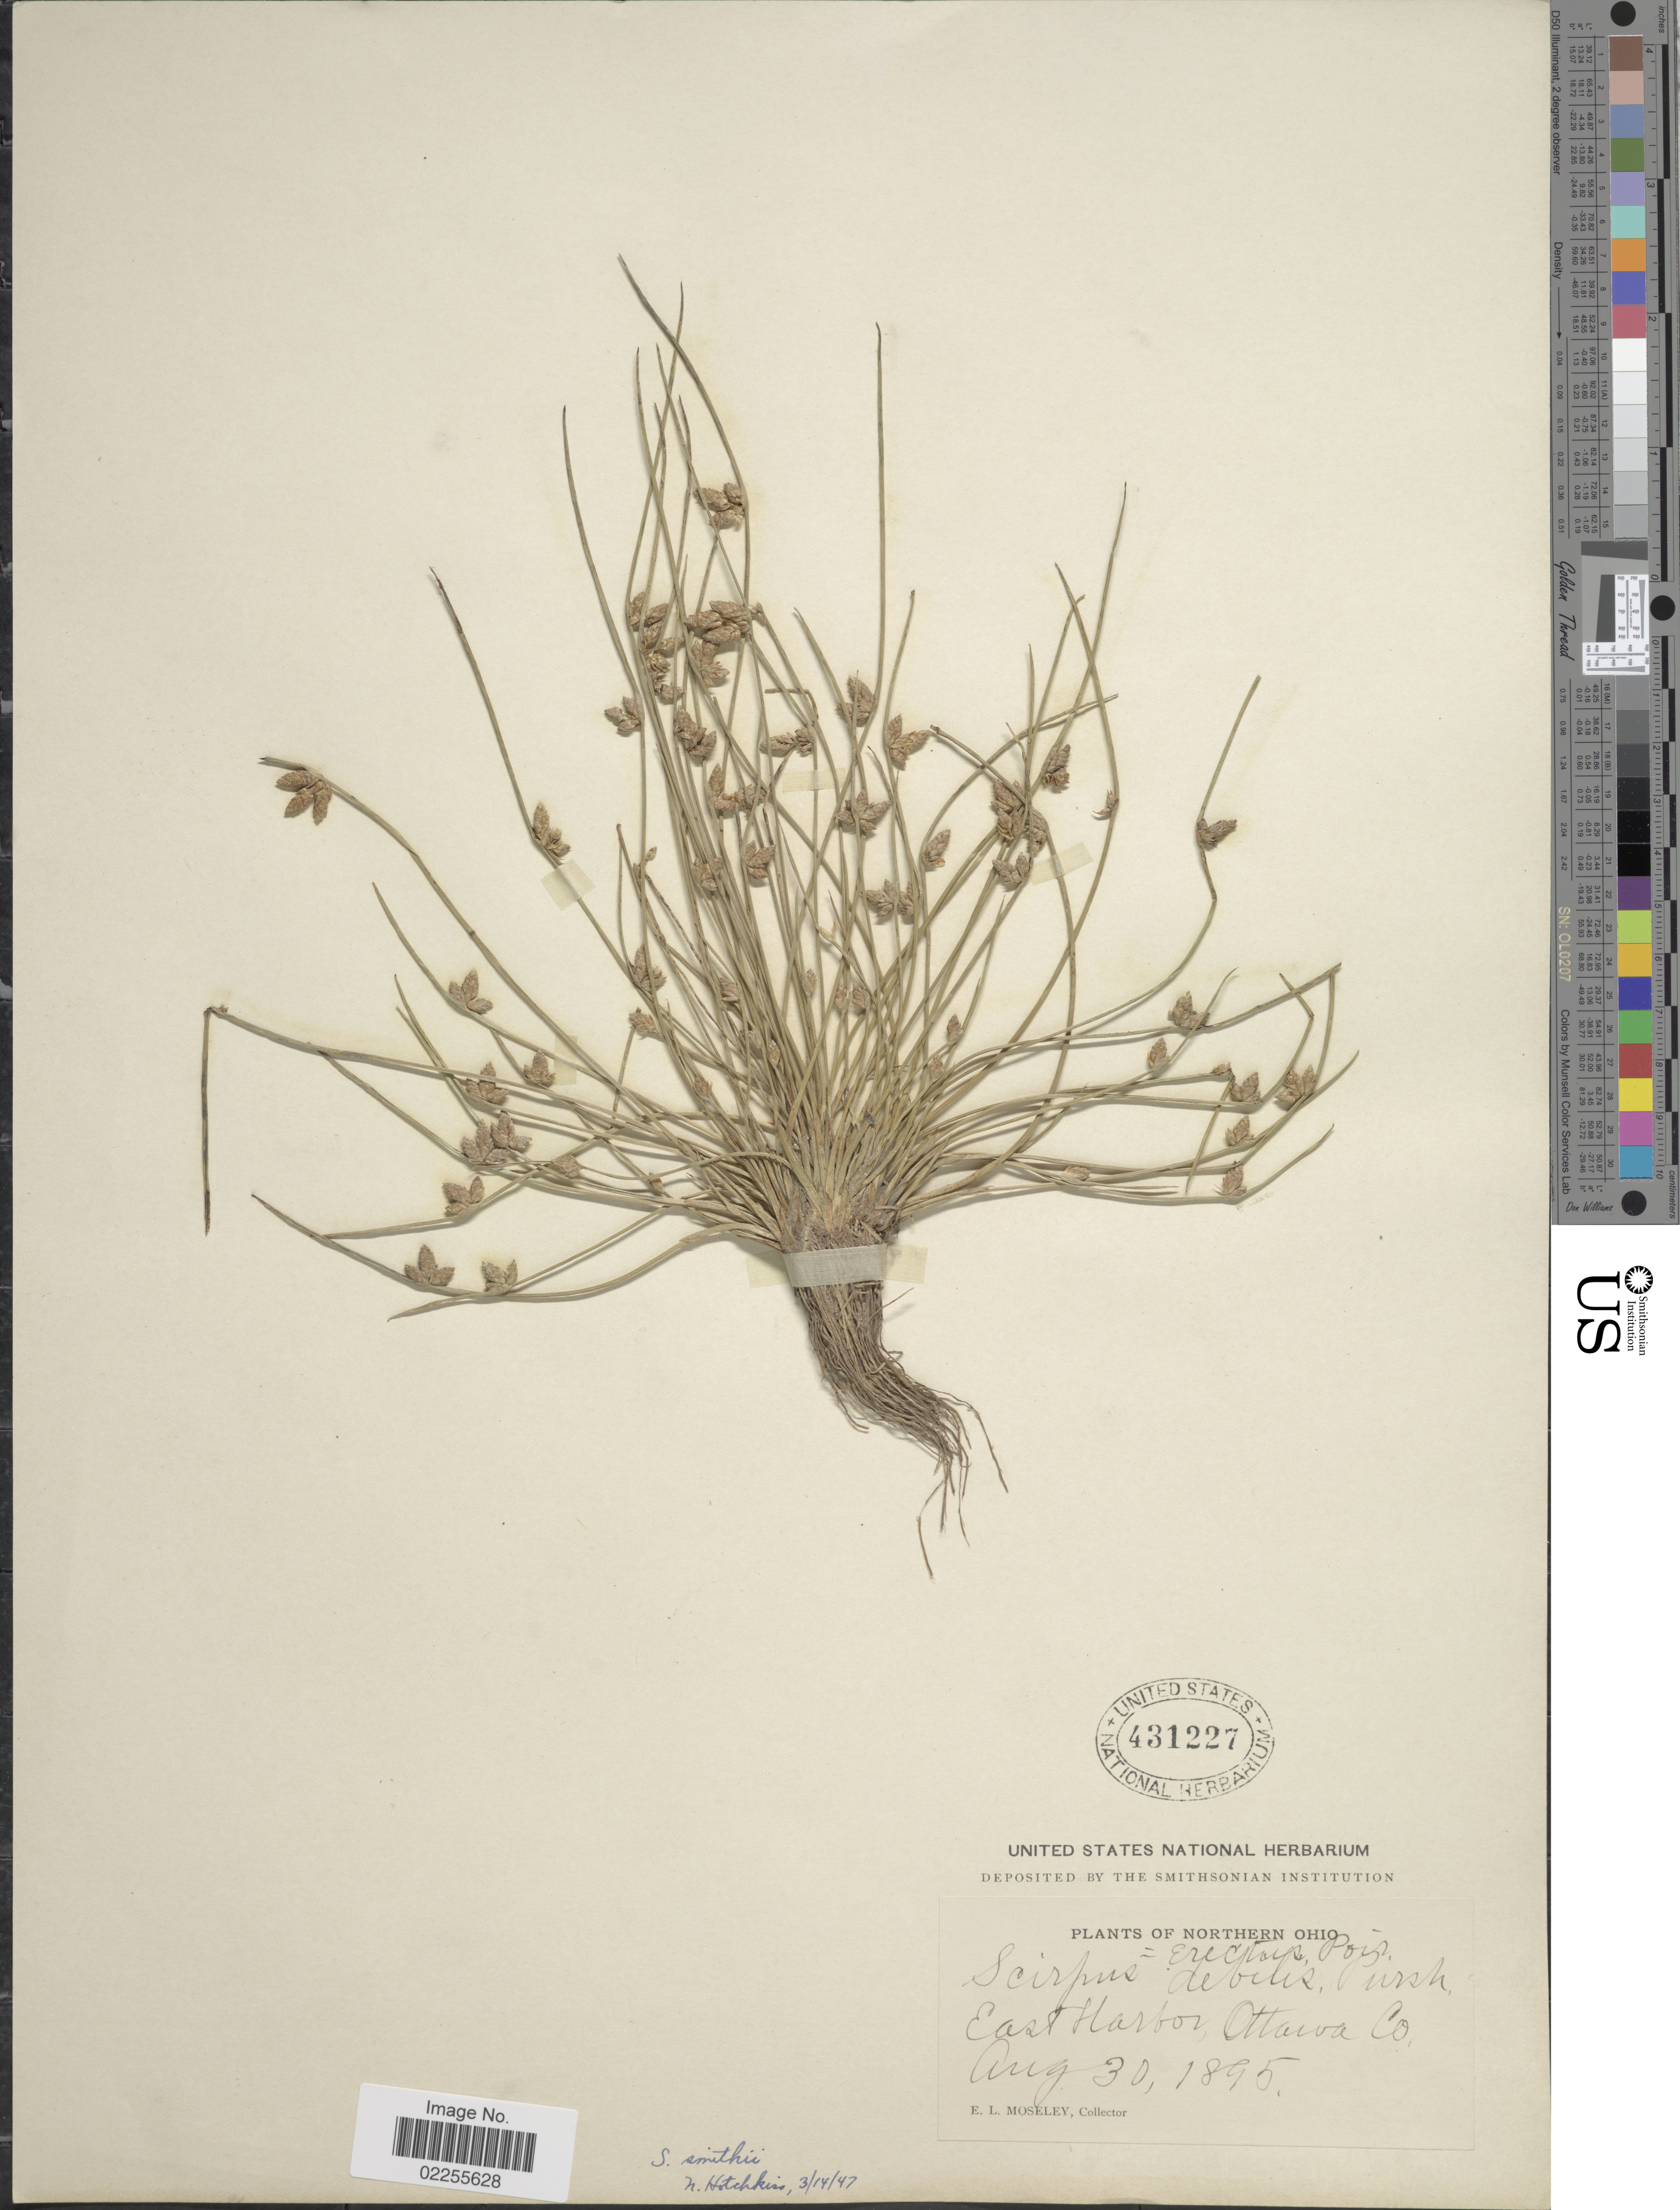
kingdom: Plantae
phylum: Tracheophyta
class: Liliopsida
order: Poales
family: Cyperaceae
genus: Schoenoplectus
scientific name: Schoenoplectus smithii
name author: (A. Gray) Soják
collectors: E. Moseley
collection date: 1895-08-30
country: United States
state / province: Ohio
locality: Northern Ohio, East Harbor, Ottawa Co.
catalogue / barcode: US 431227